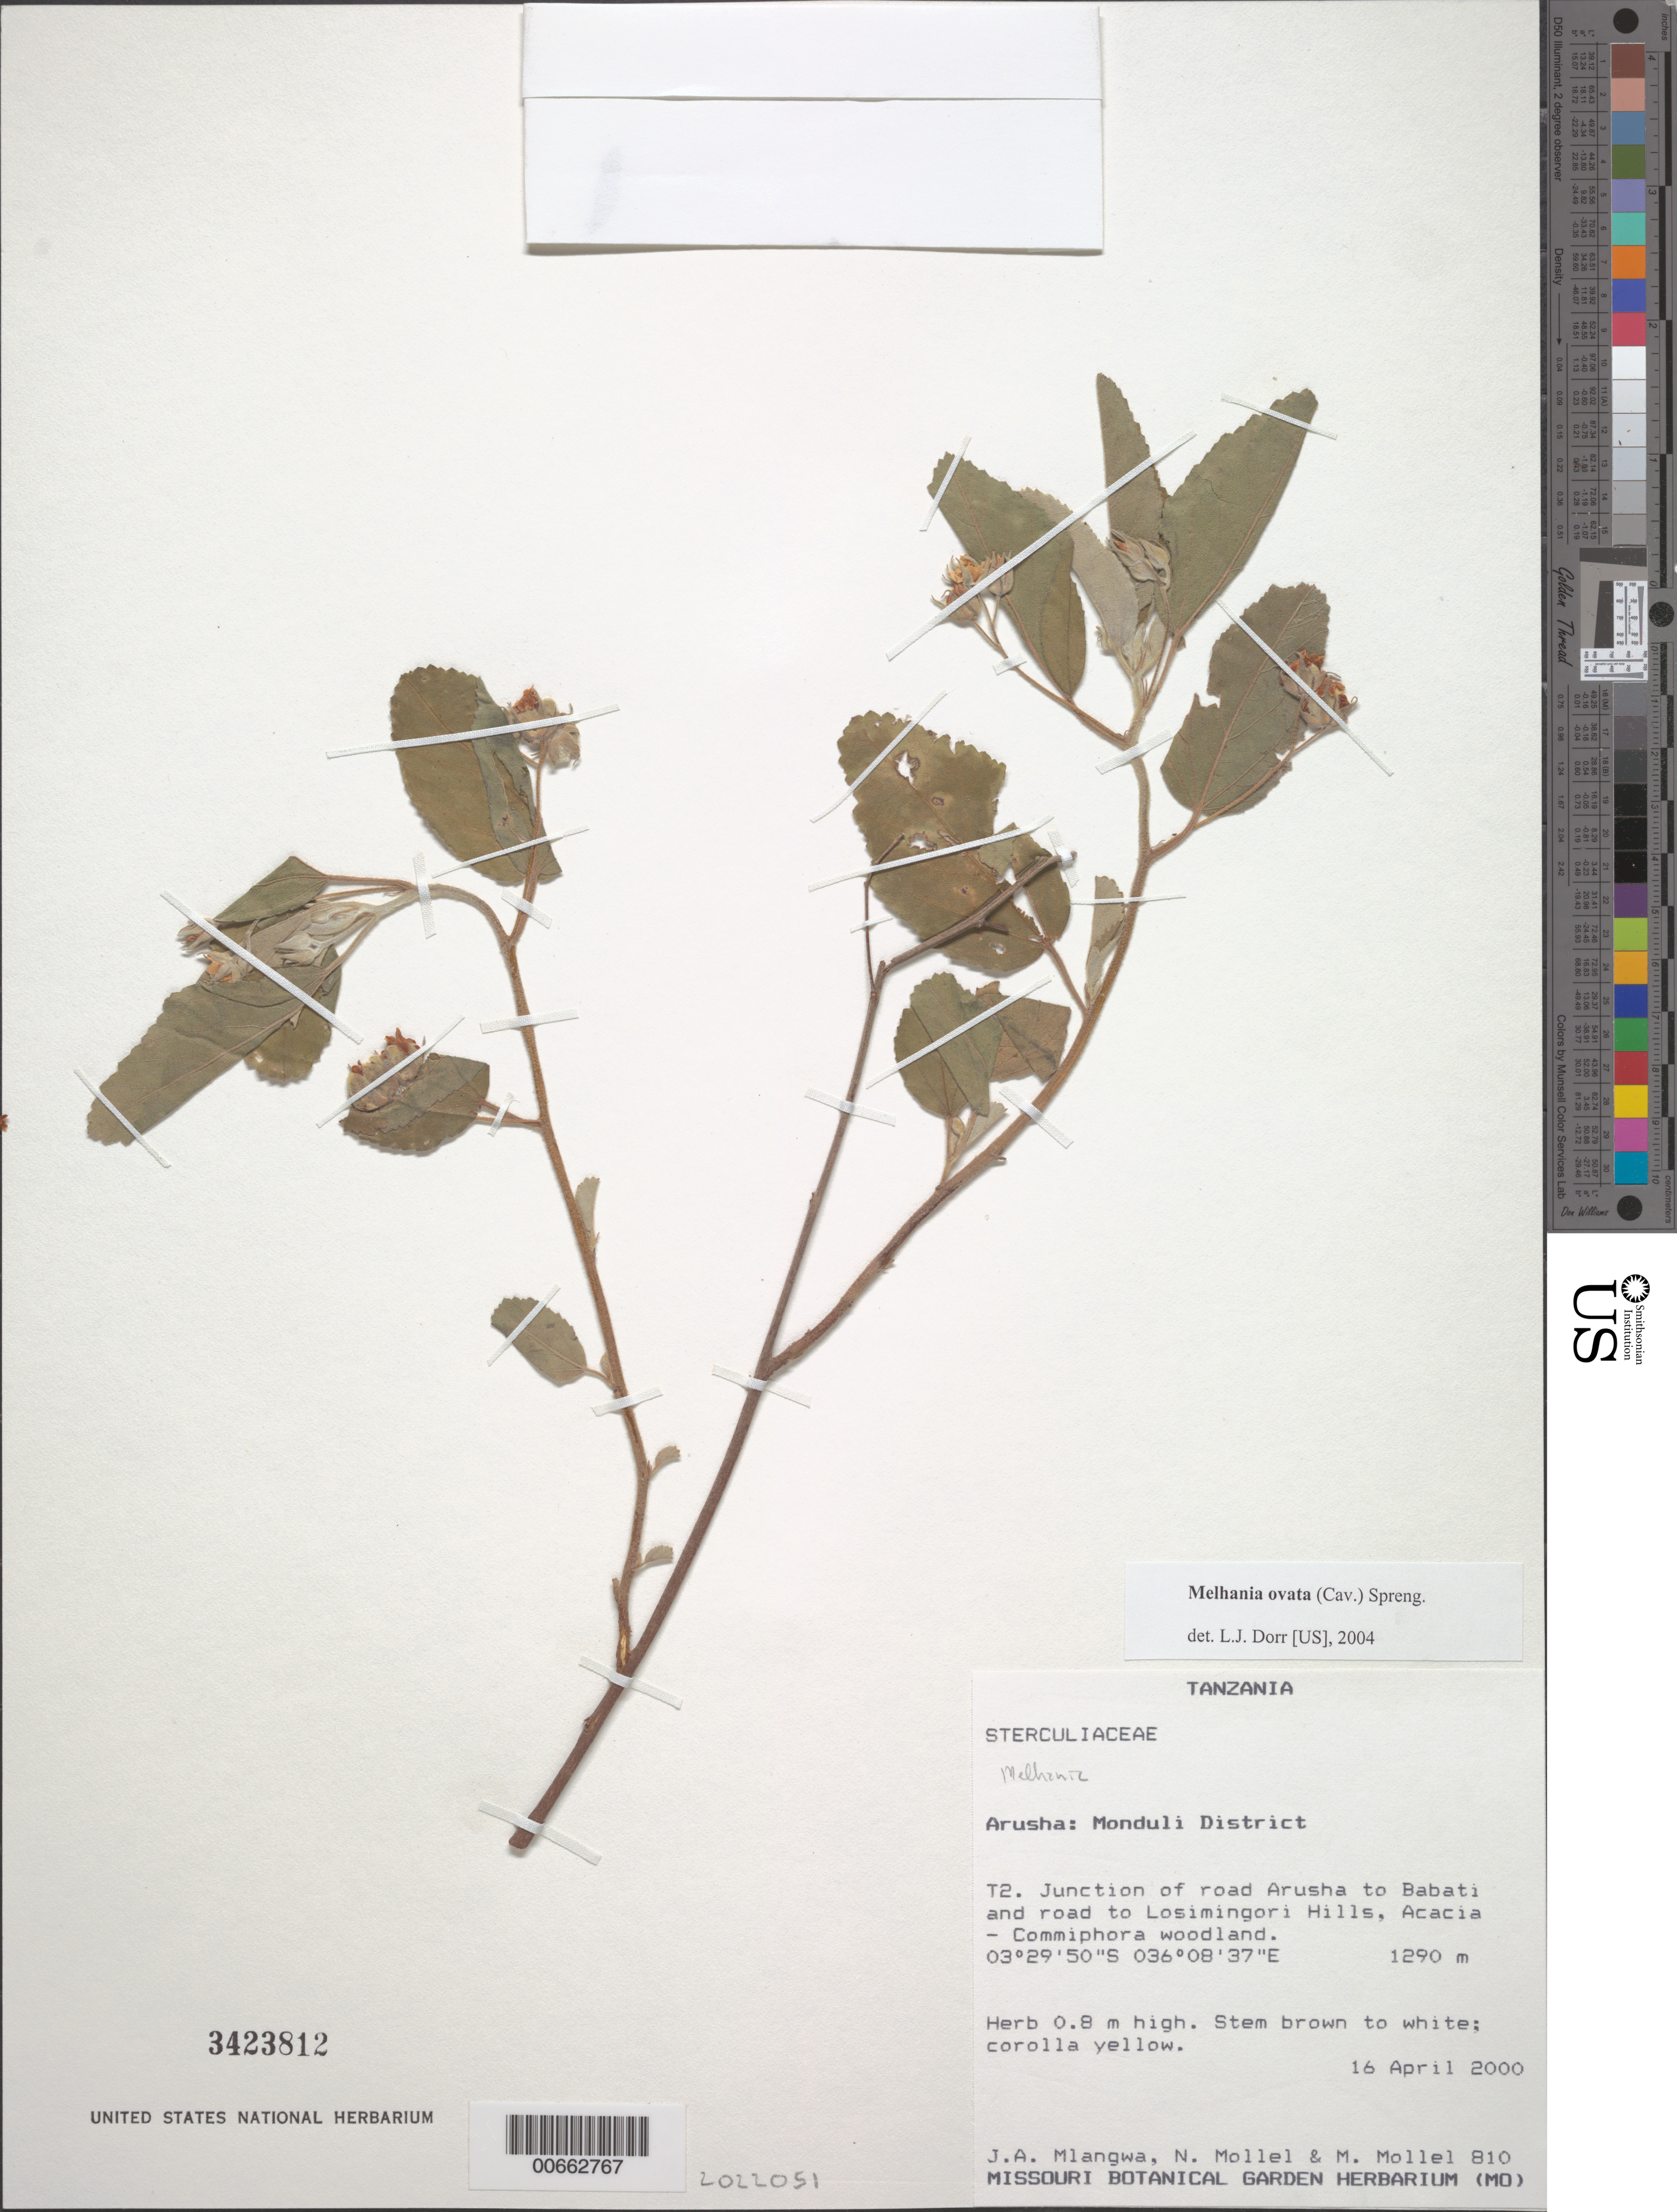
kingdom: Plantae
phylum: Tracheophyta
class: Magnoliopsida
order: Malvales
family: Malvaceae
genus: Melhania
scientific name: Melhania sp.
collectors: J. Mlangwa, N. Mollel & M. Mollel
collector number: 810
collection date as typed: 16 Apr 2000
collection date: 2000-04-16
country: Tanzania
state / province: Arusha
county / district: Monduli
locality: T2. Junction of road Arusha to Babati and road to Losimingori Hills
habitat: Acacia-Commiphora woodland.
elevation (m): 1290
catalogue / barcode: US 3423812